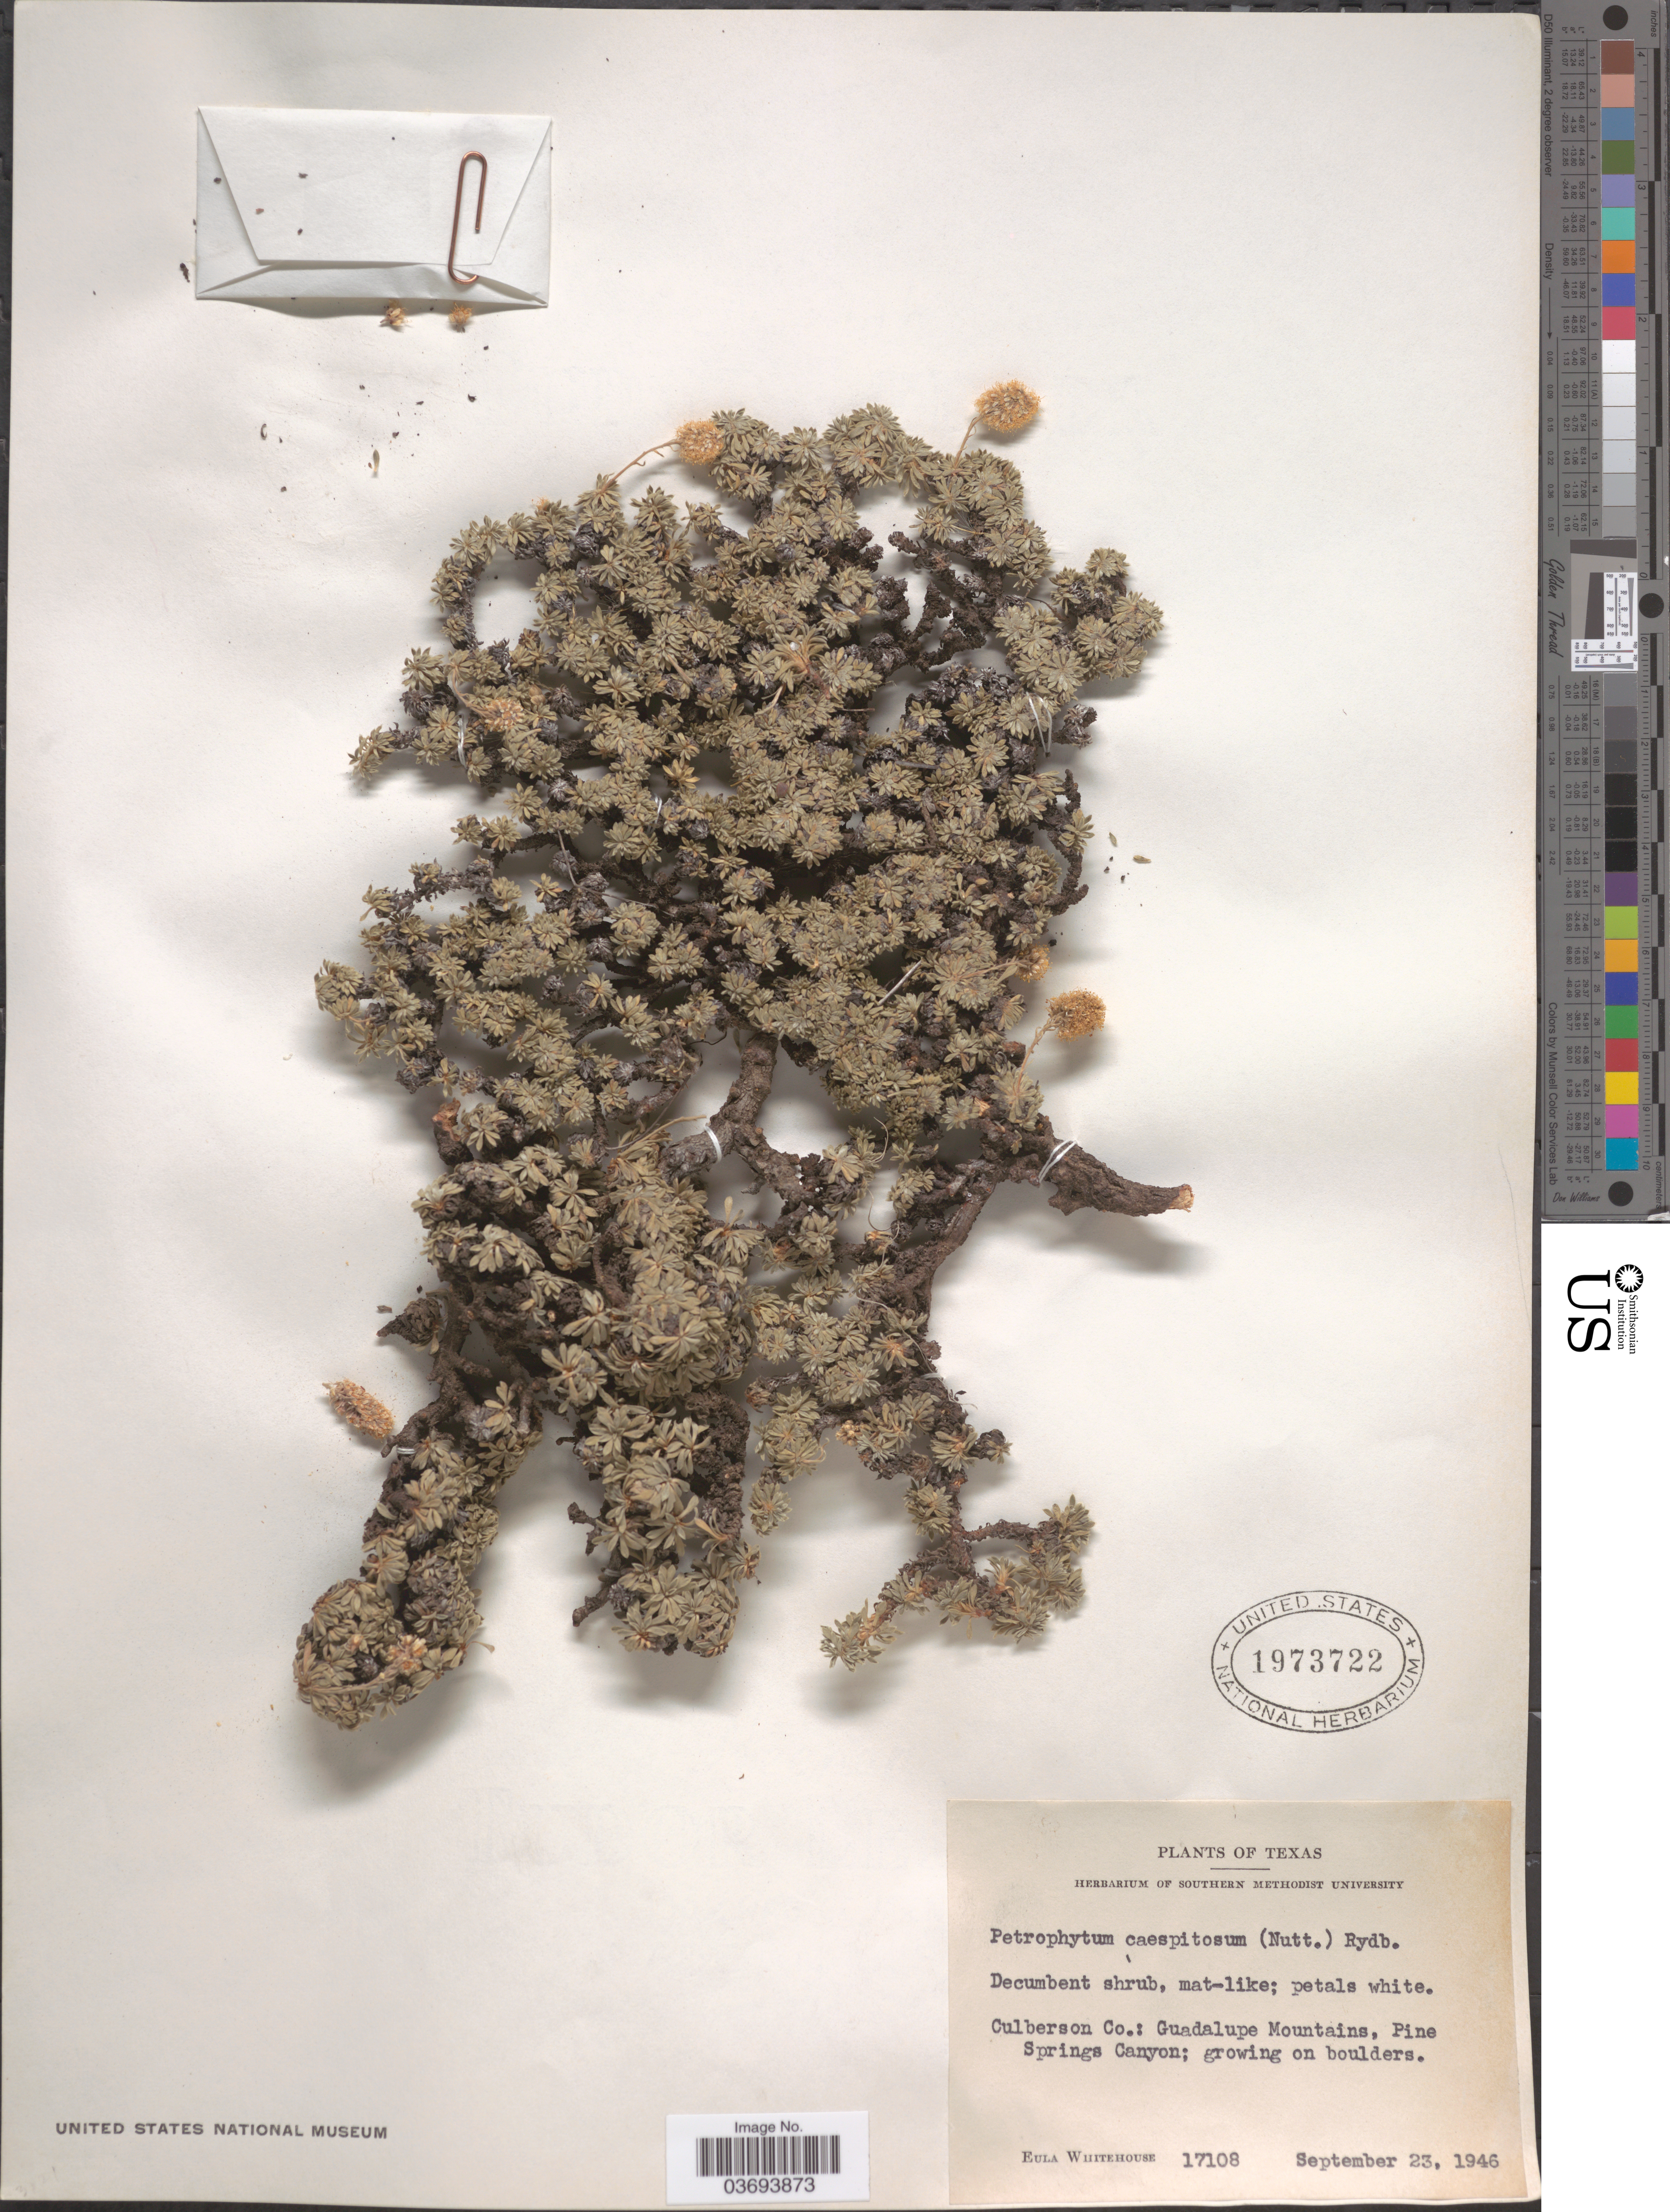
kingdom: Plantae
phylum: Tracheophyta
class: Magnoliopsida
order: Rosales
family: Rosaceae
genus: Petrophytum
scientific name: Petrophytum caespitosum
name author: (Nutt.) Rydb.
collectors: E. Whitehouse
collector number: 17108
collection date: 1946-09-23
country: United States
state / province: Texas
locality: Culberson Co.: Guadalupe Mountains, Pine Springs Canyon.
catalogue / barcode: US 1973722